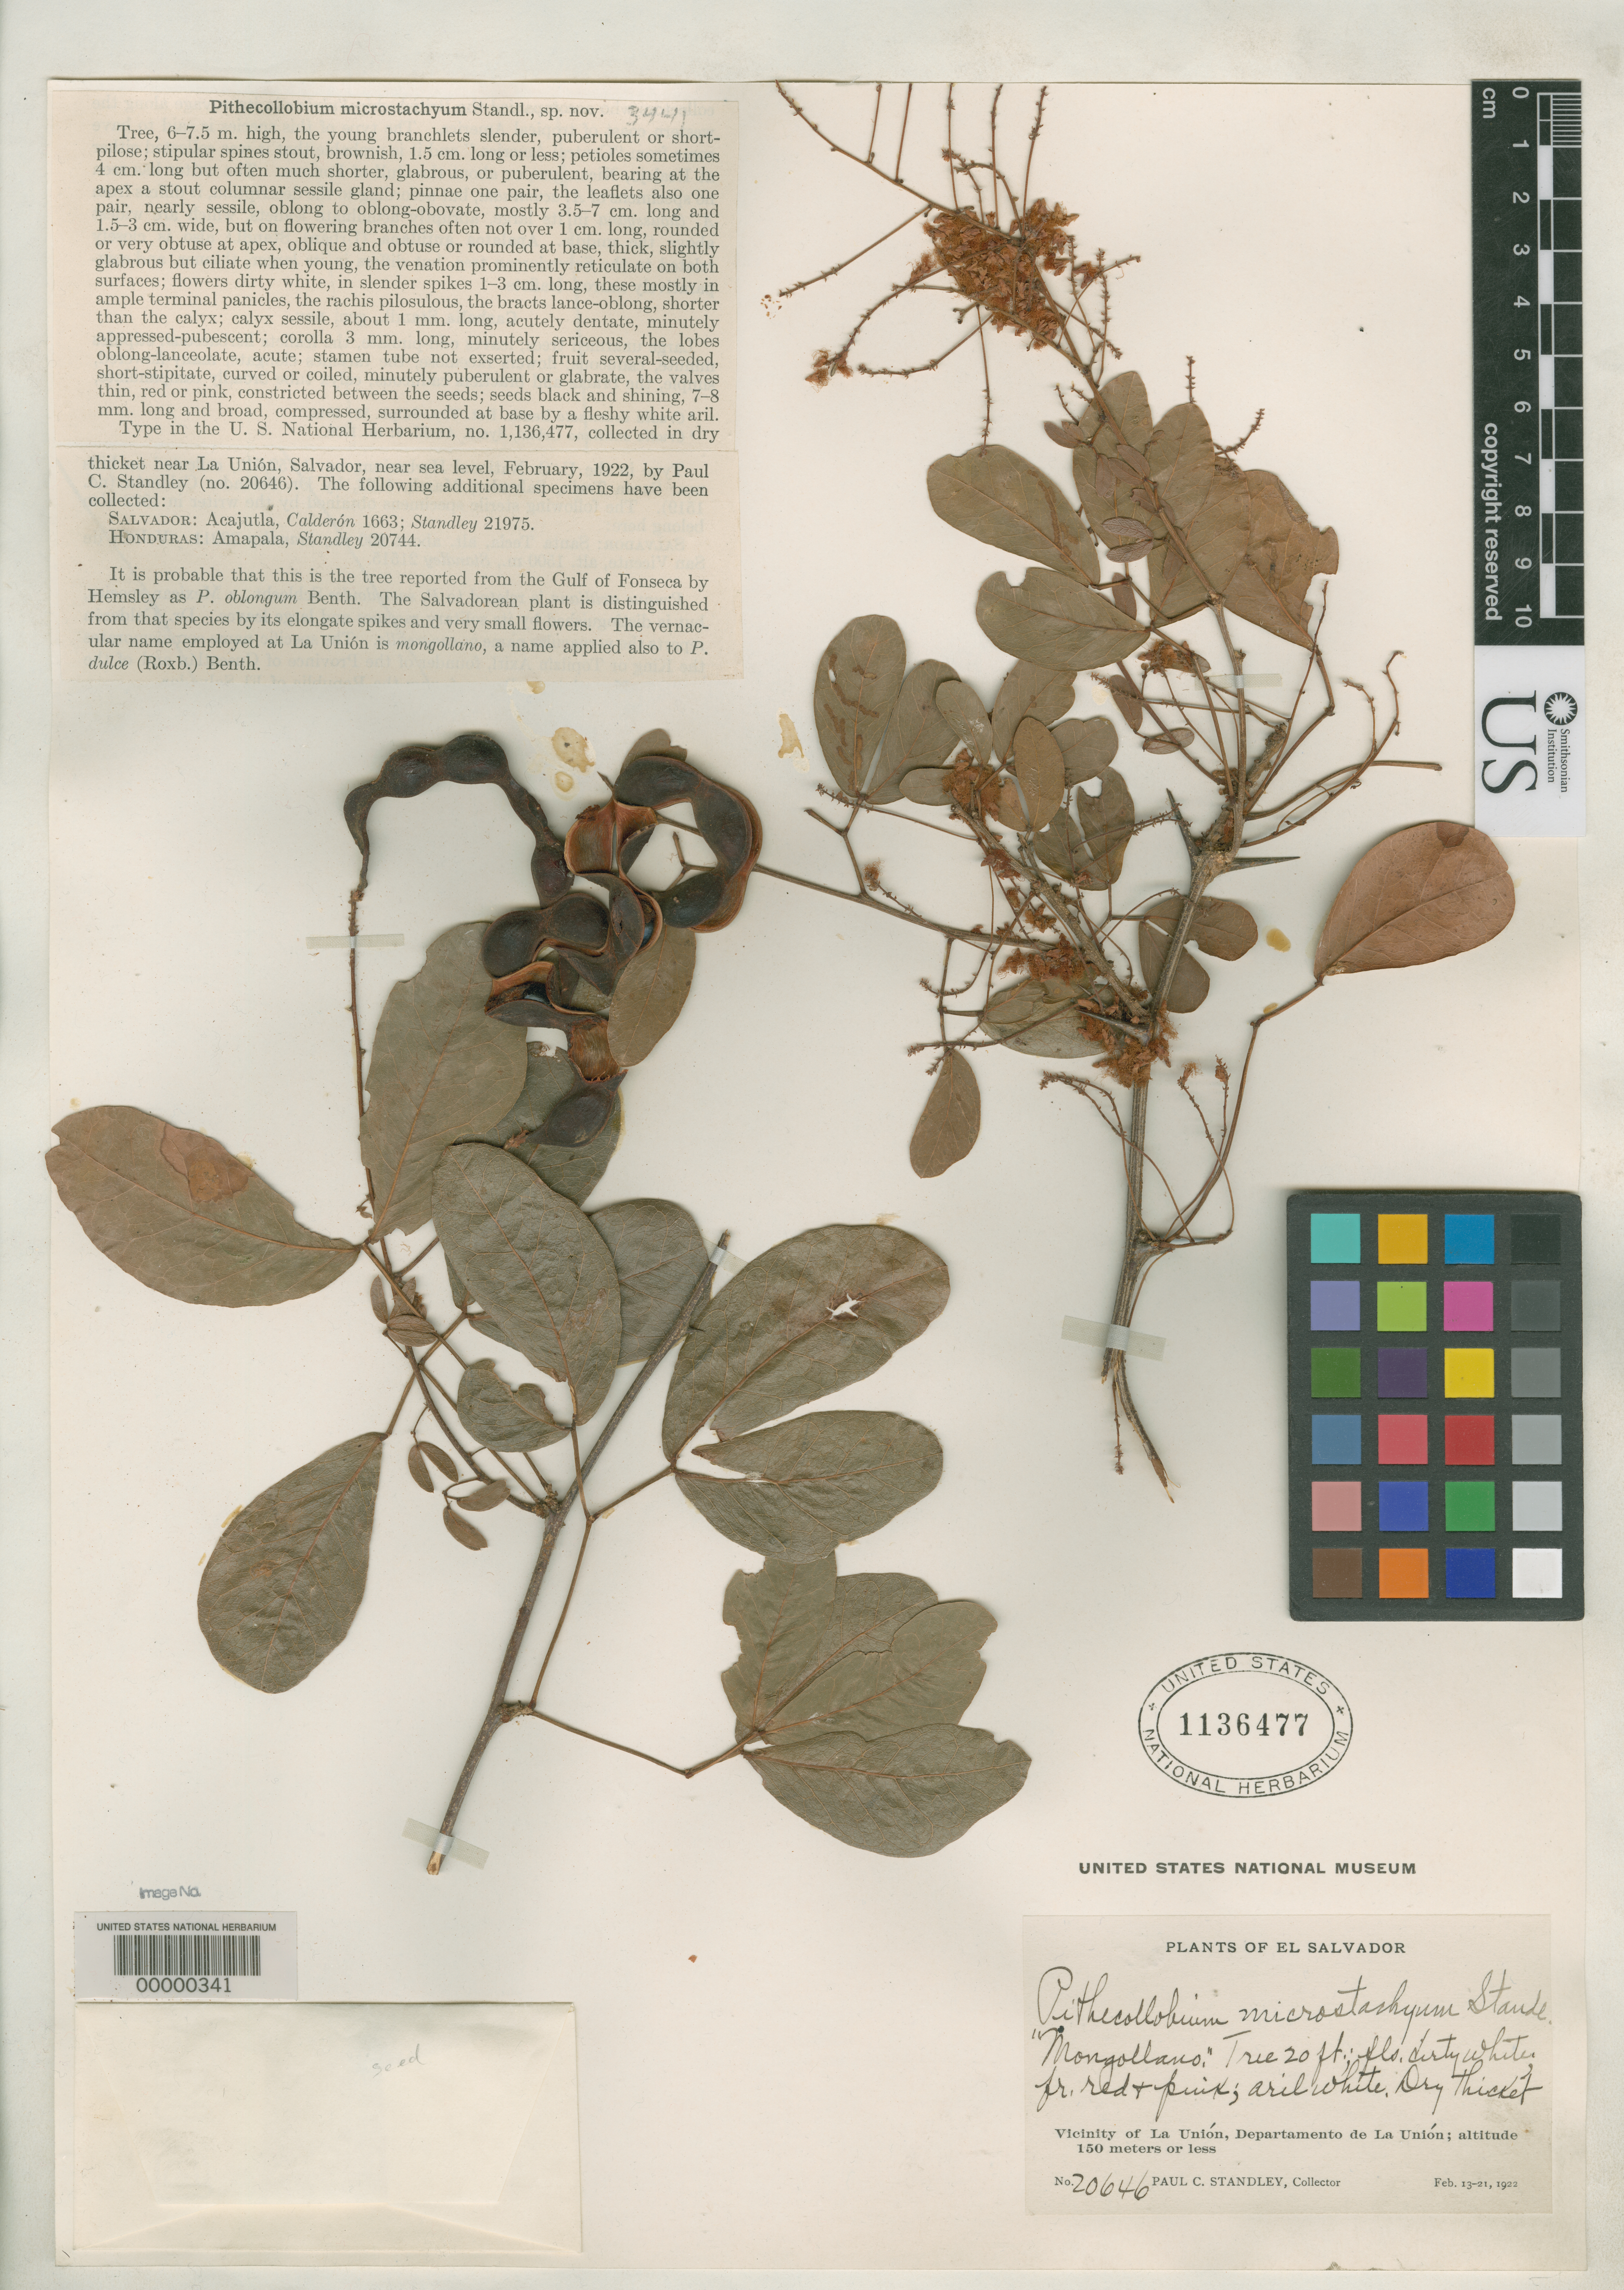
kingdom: Plantae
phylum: Tracheophyta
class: Magnoliopsida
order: Fabales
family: Fabaceae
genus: Pithecellobium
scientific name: Pithecellobium microstachyum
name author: Standl.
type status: Holotype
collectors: P. C. Standley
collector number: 20646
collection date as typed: Feb 1922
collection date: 1922-02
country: El Salvador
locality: Near La Union.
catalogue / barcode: US 1136477